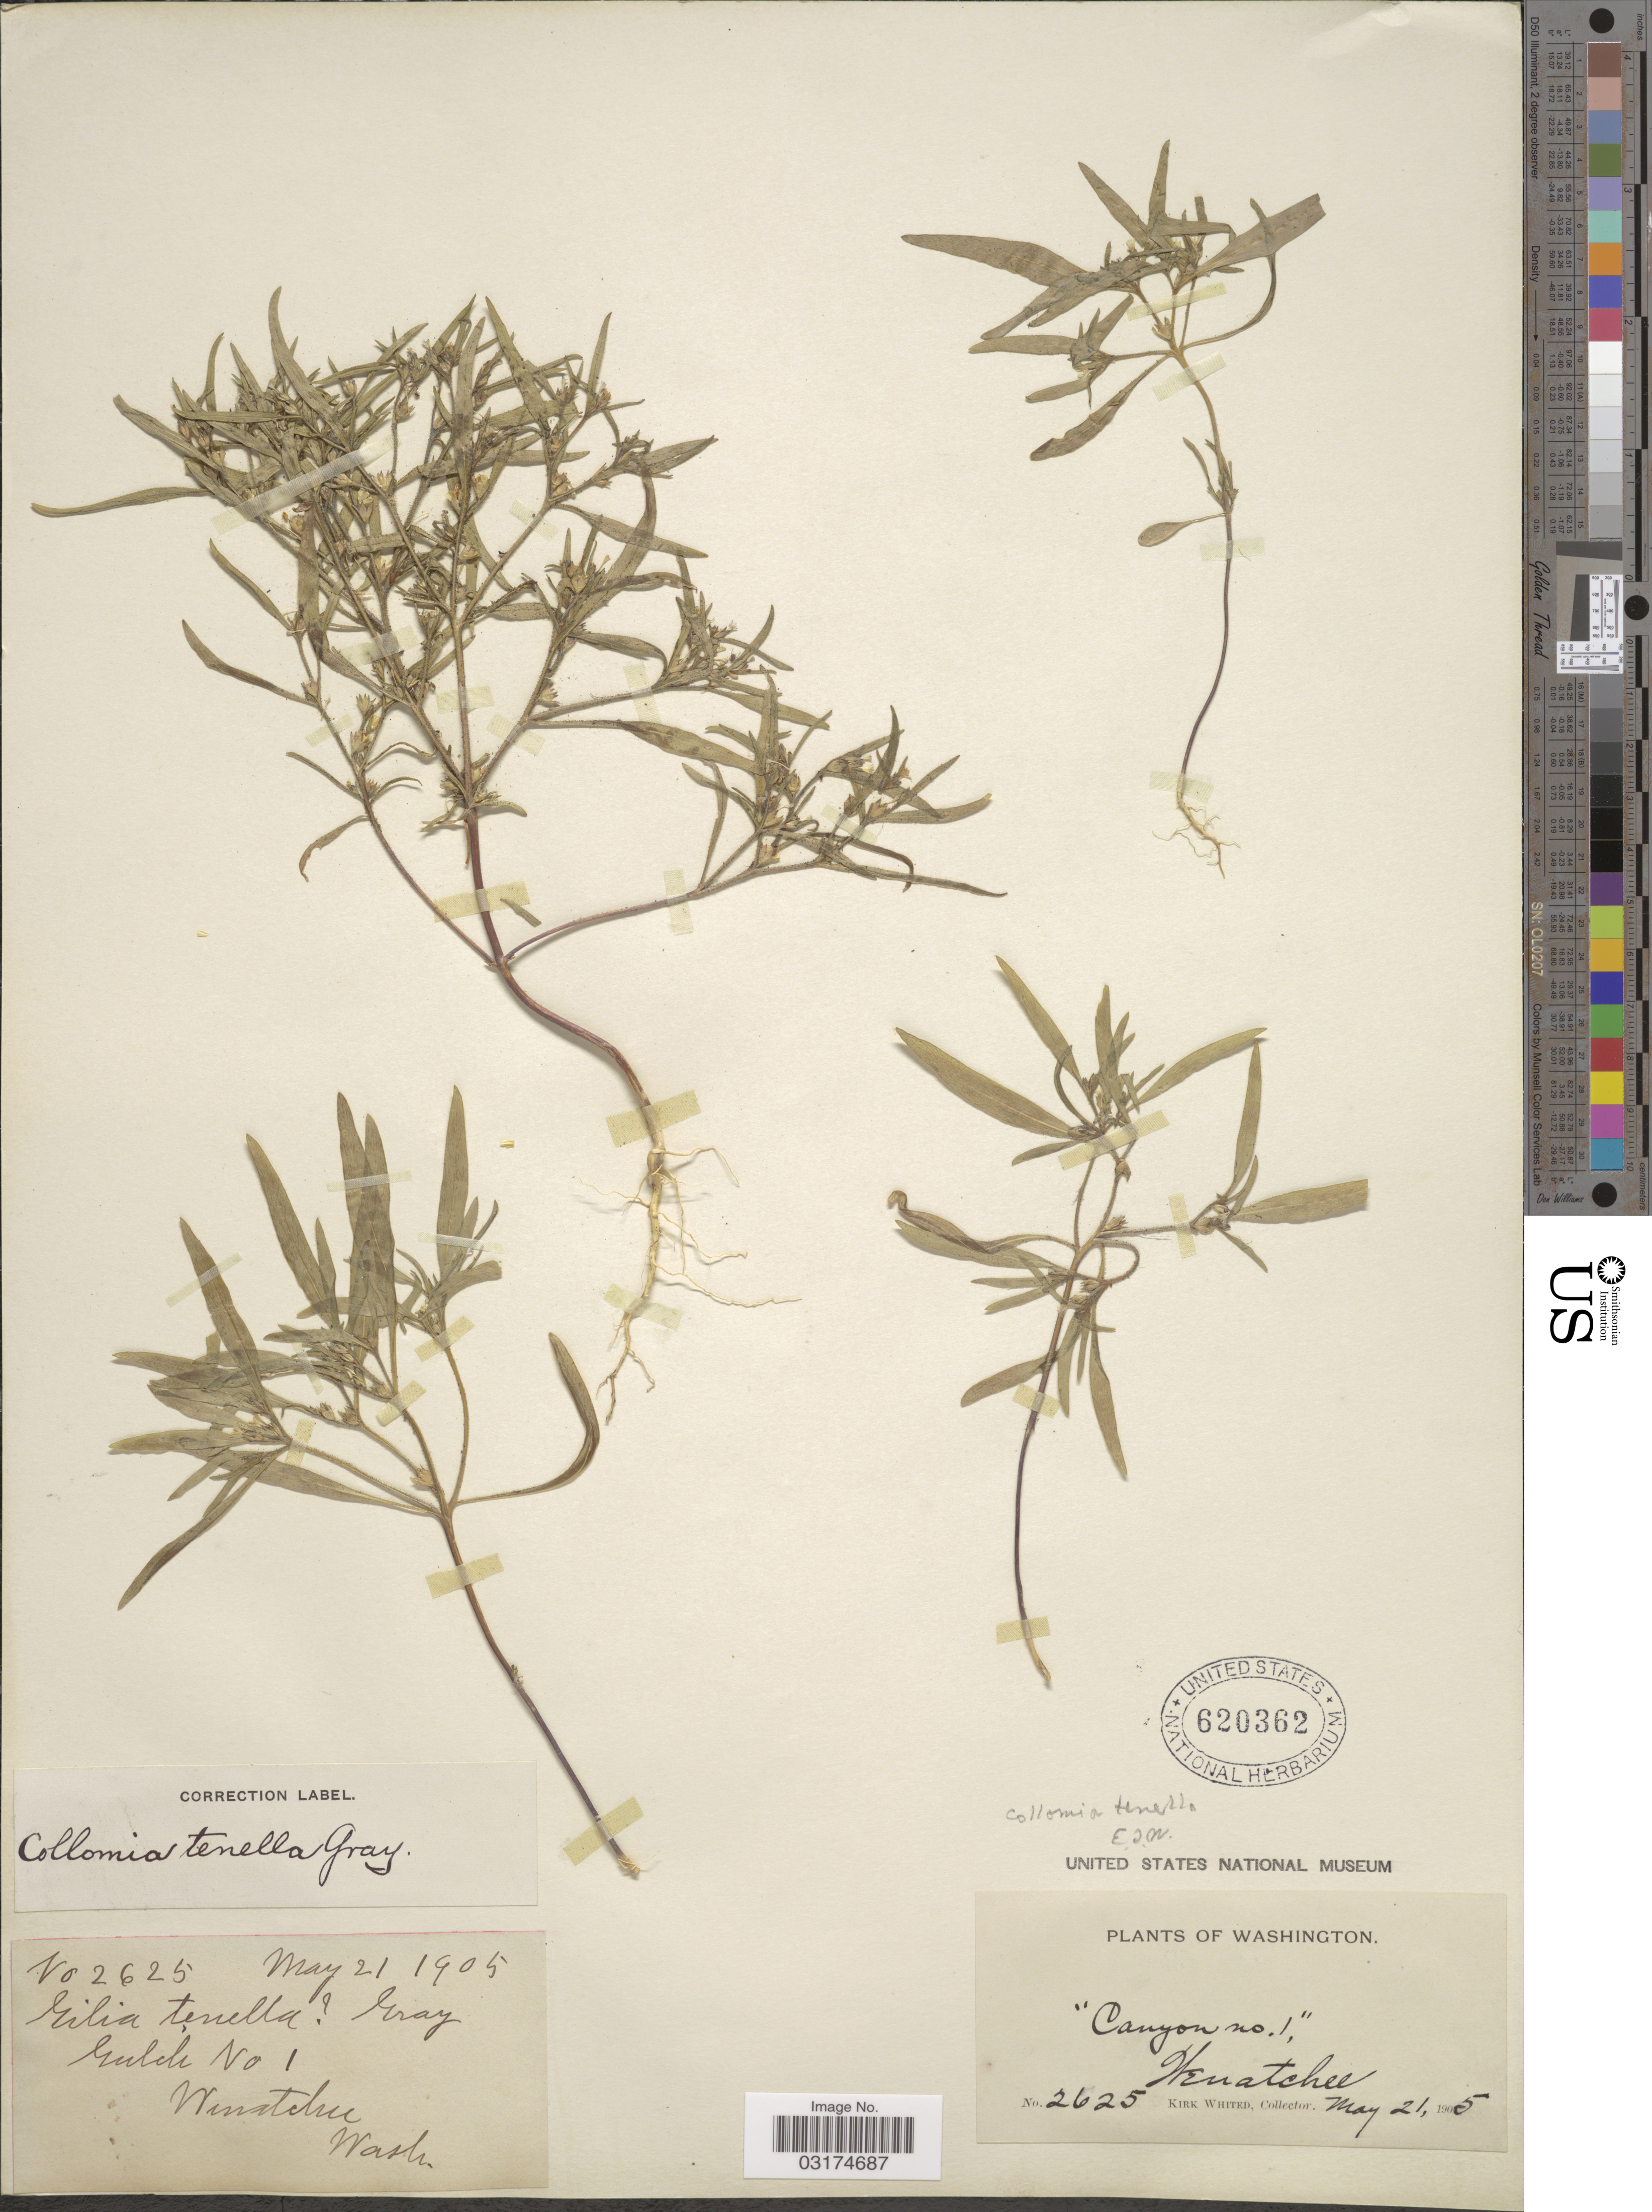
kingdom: Plantae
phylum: Tracheophyta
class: Magnoliopsida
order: Ericales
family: Polemoniaceae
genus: Collomia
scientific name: Collomia tenella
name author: A. Gray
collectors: K. Whited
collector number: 2625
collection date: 1905-05-21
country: United States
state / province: Washington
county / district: Chelan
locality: Gulch No1. Wenatchee.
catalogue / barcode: US 620362